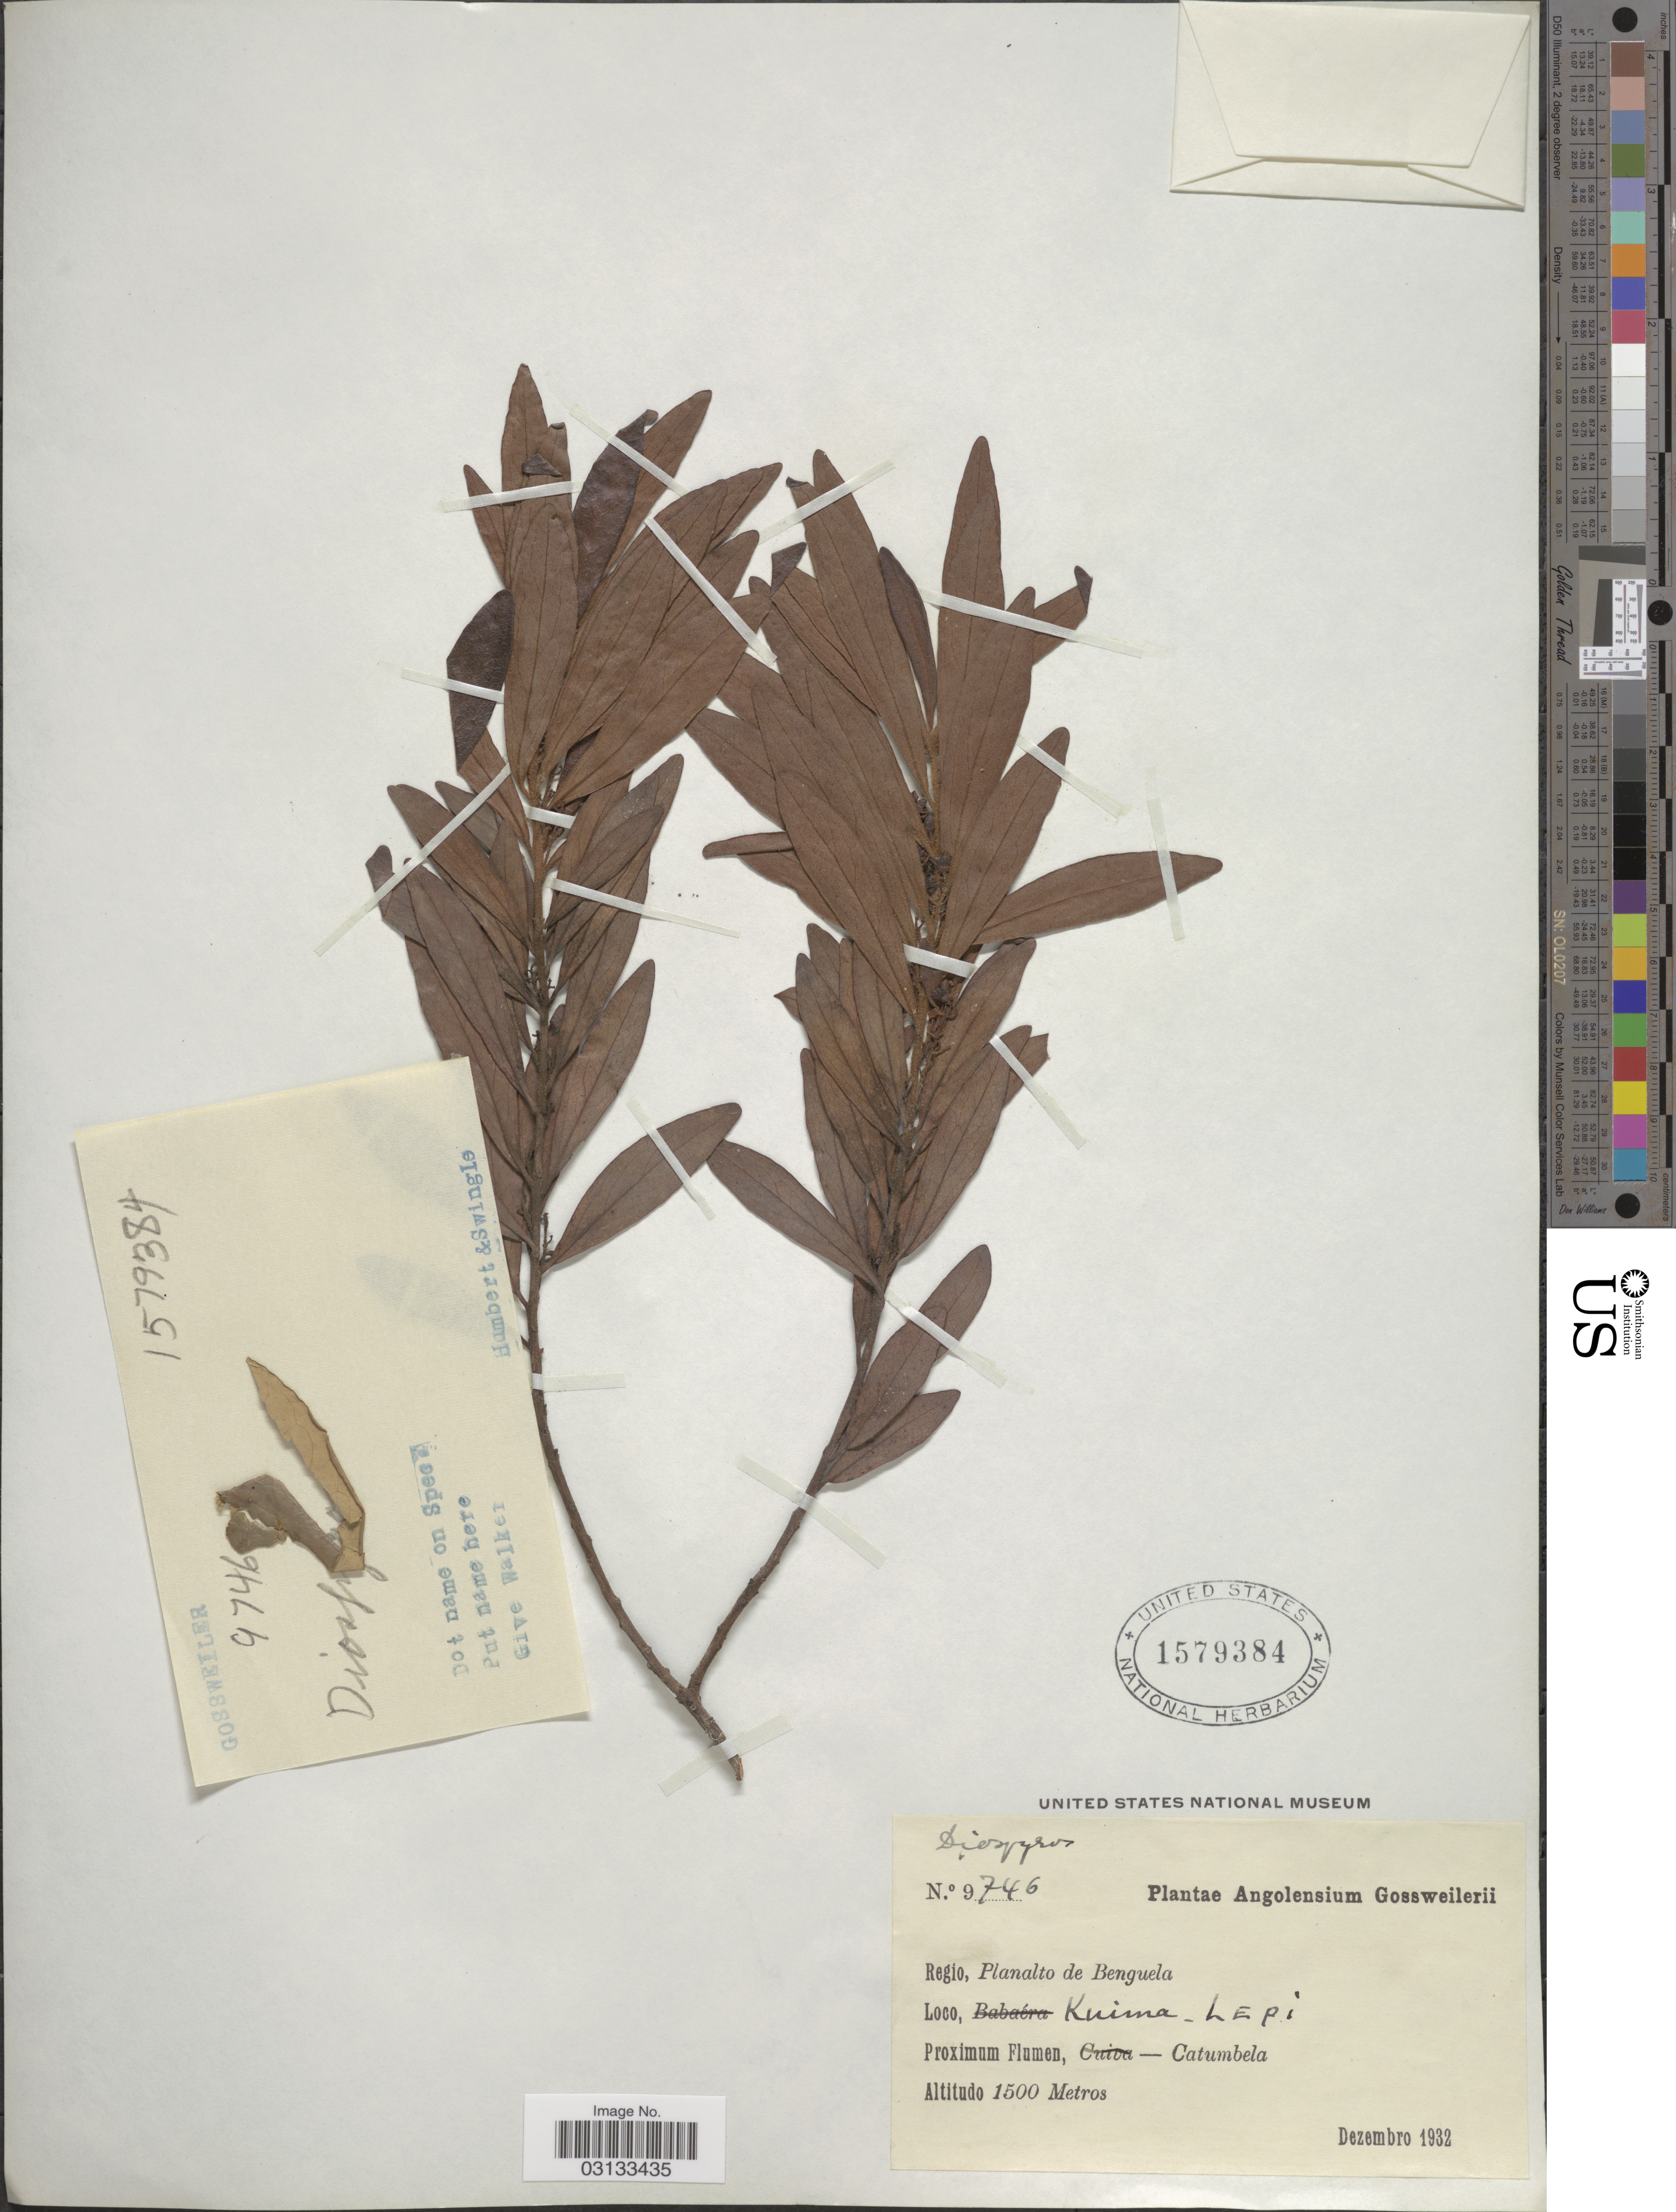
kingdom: Plantae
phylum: Tracheophyta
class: Magnoliopsida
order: Ericales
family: Ebenaceae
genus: Diospyros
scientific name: Diospyros sp.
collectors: -. Gossweiler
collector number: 9746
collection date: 1932-12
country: Angola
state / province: Benguela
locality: Planalto de Benguela, Kuima-Lepi, Catumbela.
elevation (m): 1500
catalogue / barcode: US 1579384